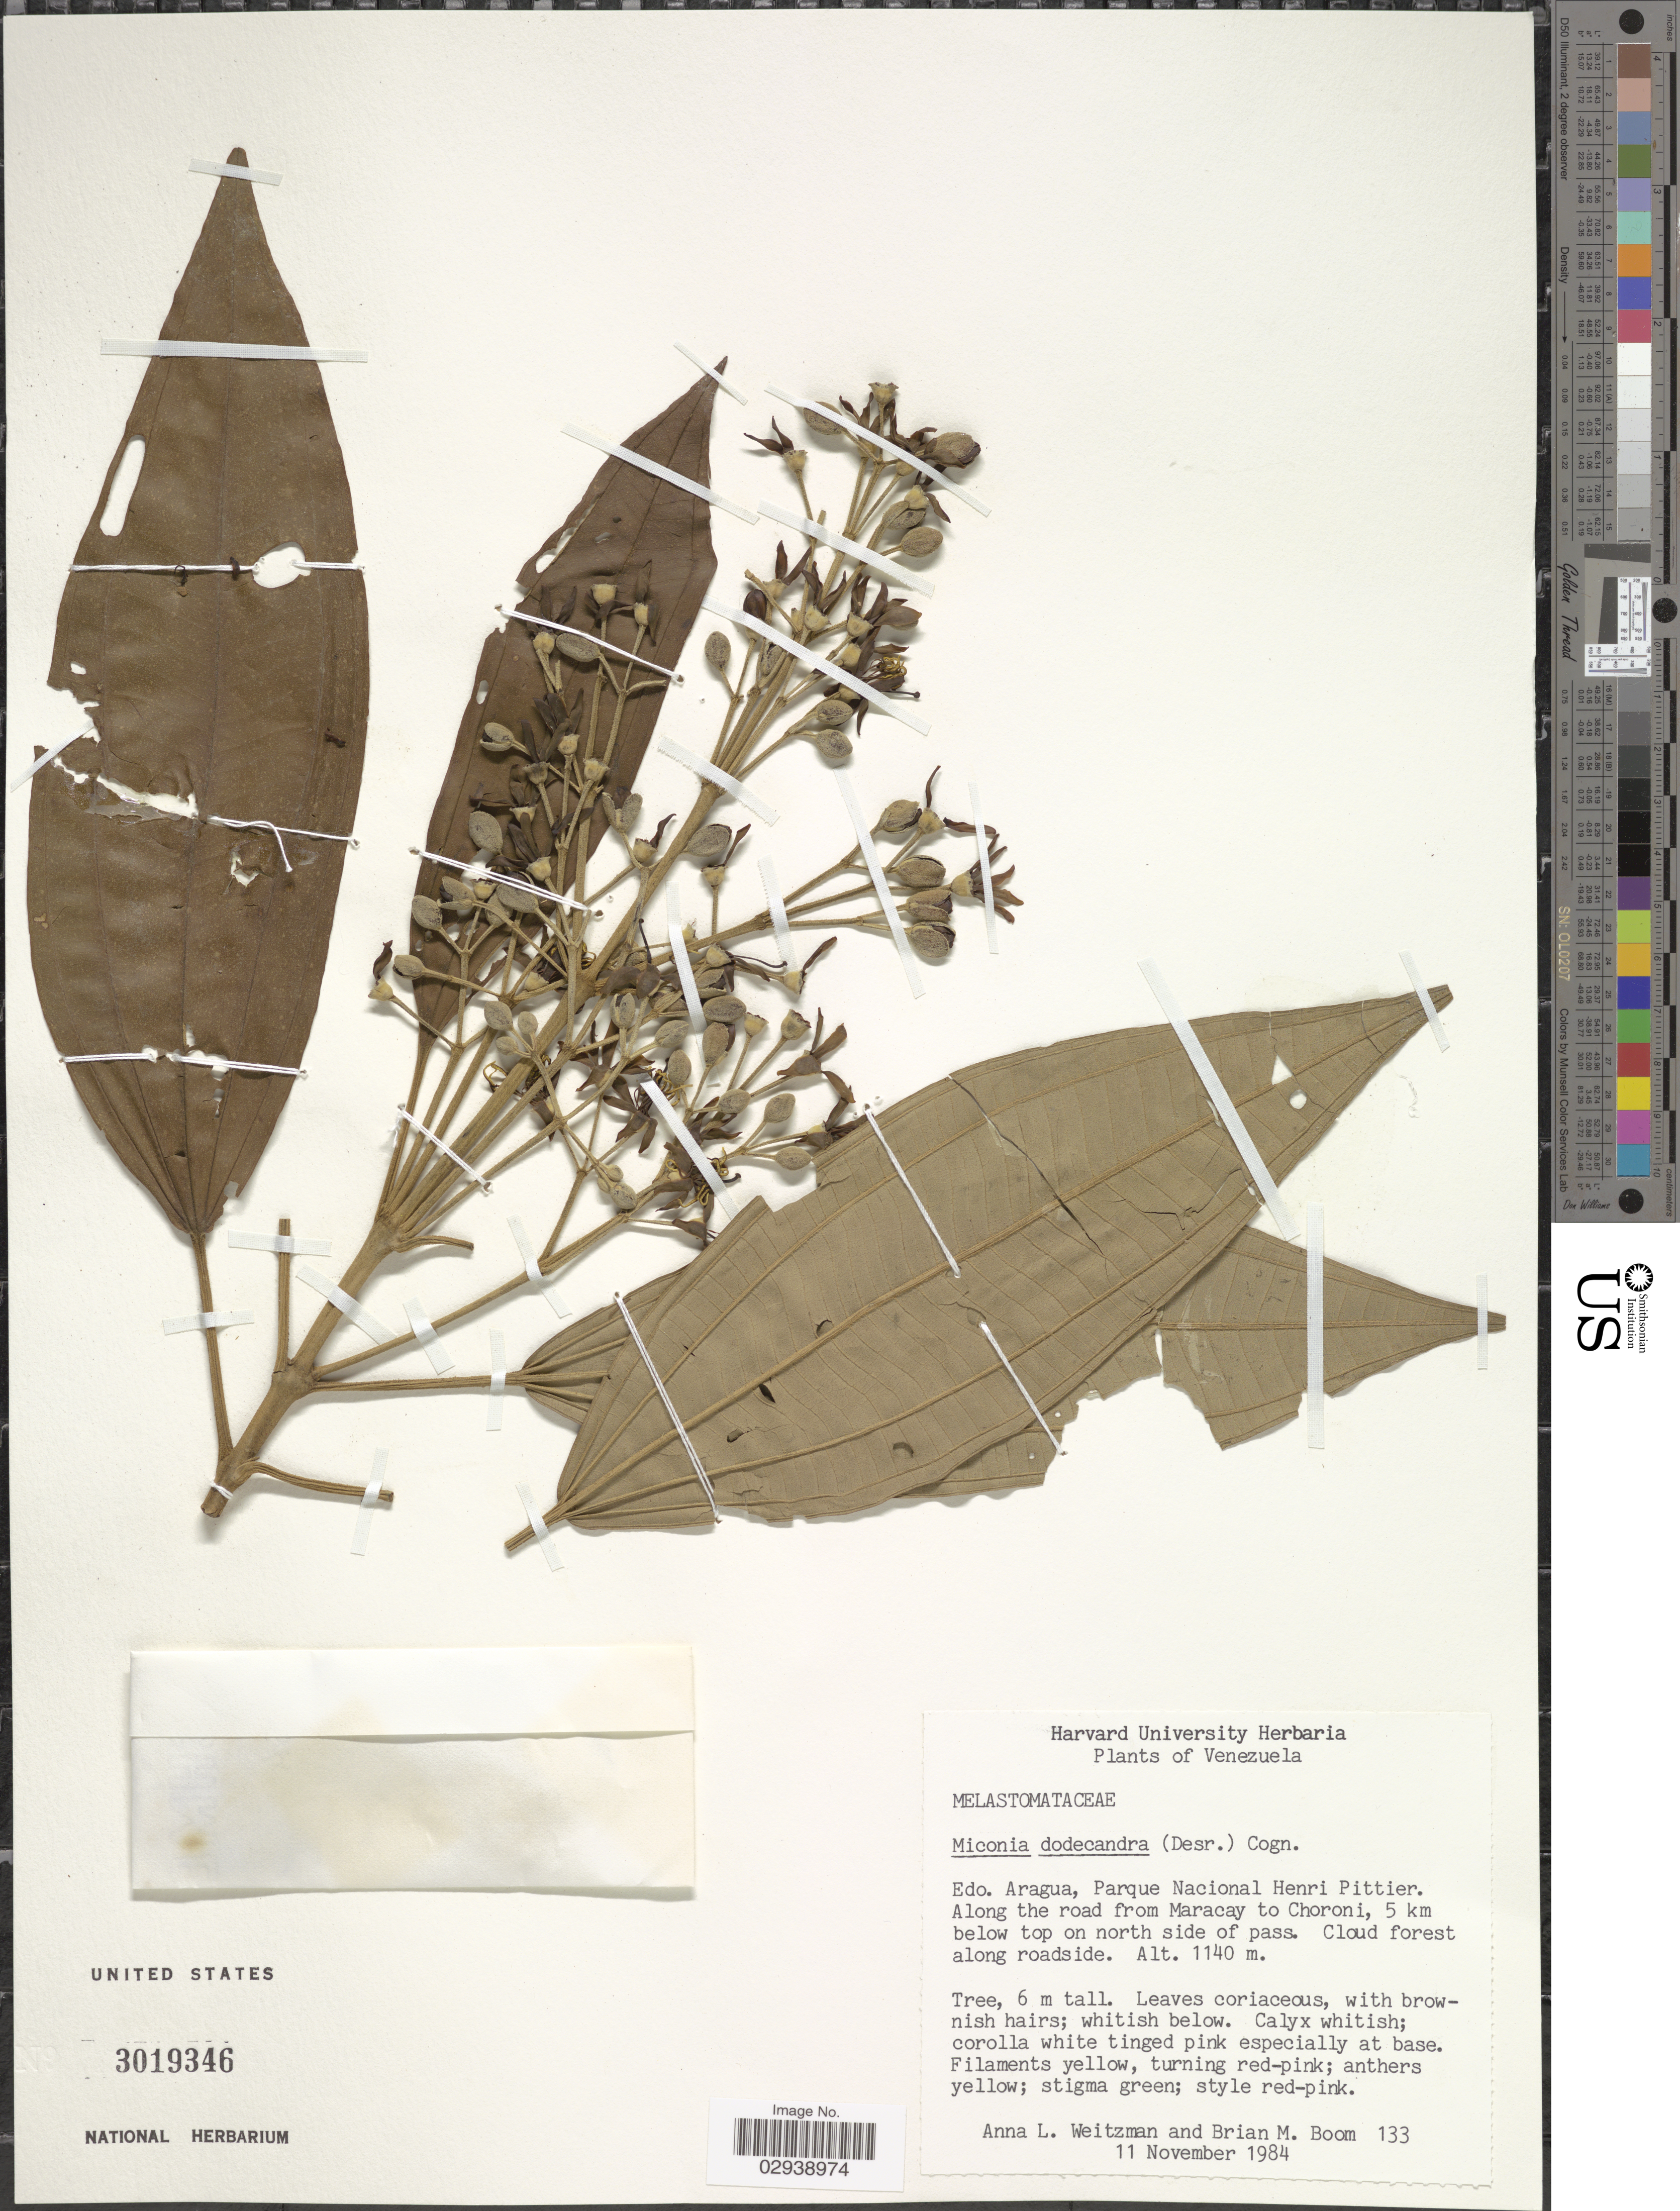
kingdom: Plantae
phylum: Tracheophyta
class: Magnoliopsida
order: Myrtales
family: Melastomataceae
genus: Miconia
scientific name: Miconia dodecandra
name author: Cogn.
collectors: A. L. Weitzman & B. M. Boom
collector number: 133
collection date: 1984-11-11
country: Venezuela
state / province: Aragua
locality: Parque Nacional Henri Pittier. Along road from Maracay to Choroni, 5 km below top on north side of pass. Cloud forest along roadside.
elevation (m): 1140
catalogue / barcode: US 3019346